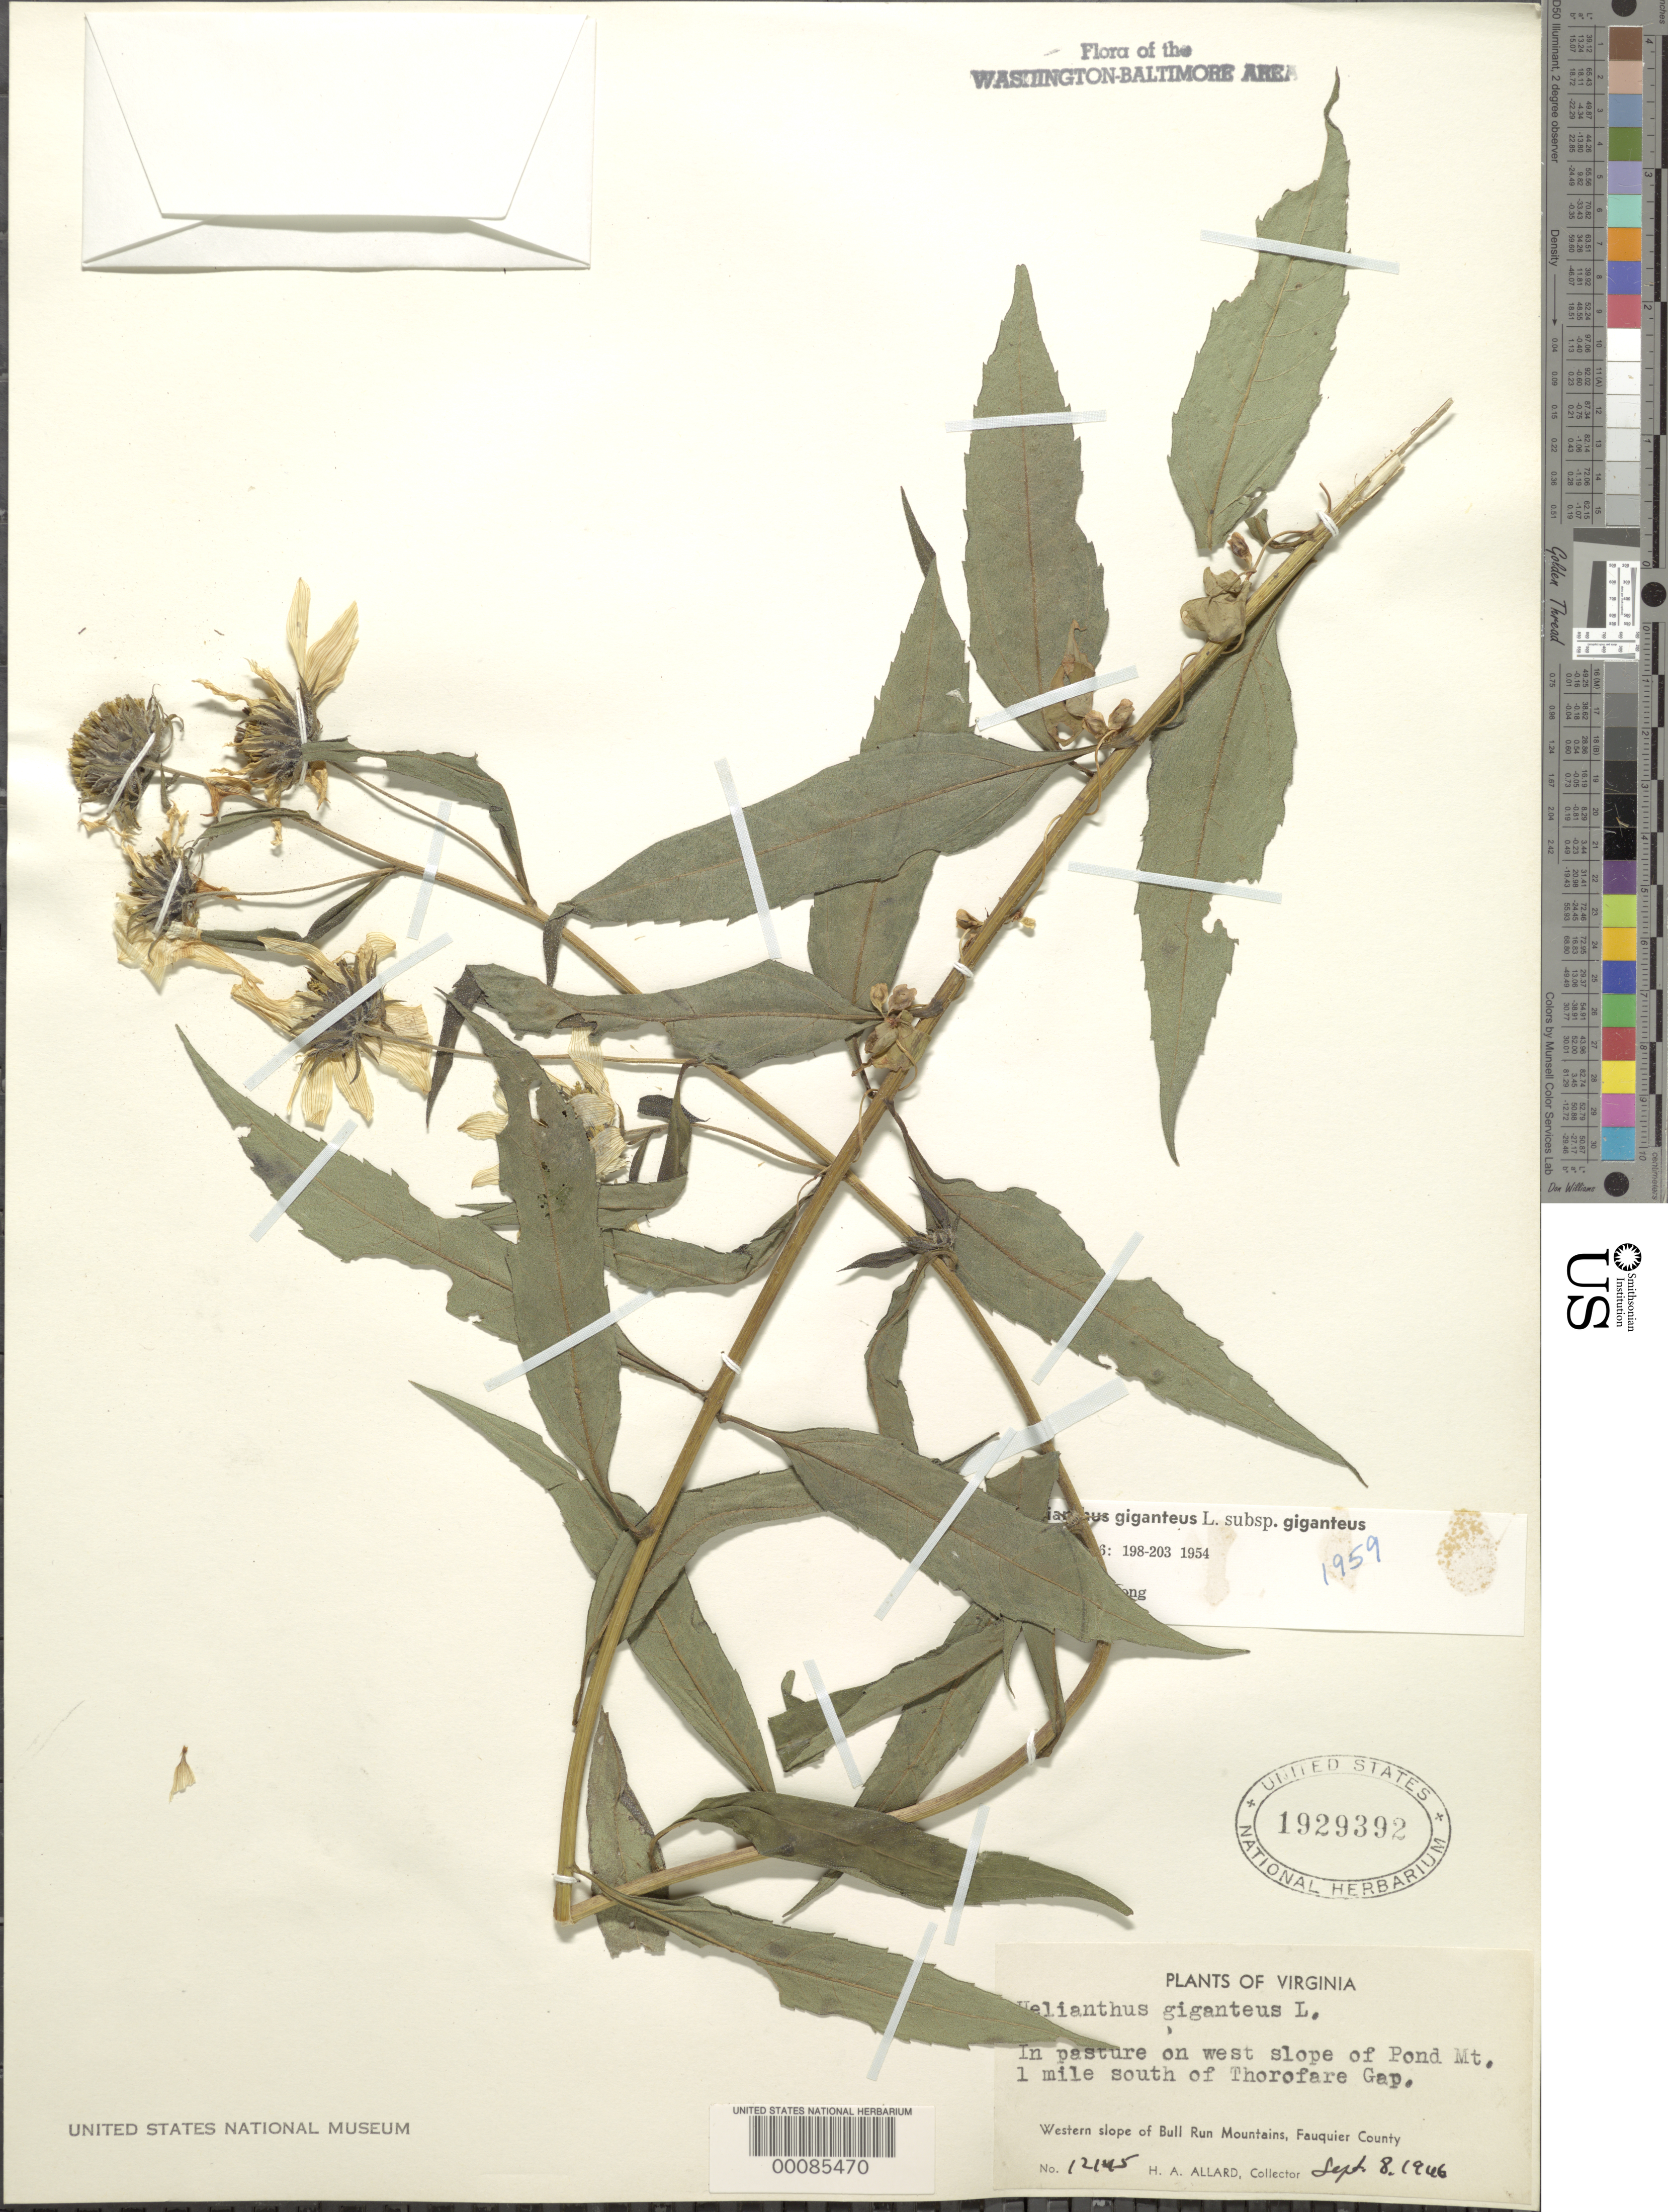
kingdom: Plantae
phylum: Tracheophyta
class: Magnoliopsida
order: Asterales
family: Asteraceae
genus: Helianthus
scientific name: Helianthus giganteus var. giganteus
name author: L.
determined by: Long, R. W.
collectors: H. A. Allard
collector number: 12145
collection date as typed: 08 Sep 1946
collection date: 1946-09-08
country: United States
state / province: Virginia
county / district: Fauquier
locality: South of Thorofare Gap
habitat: Old pasture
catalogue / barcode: US 1929392